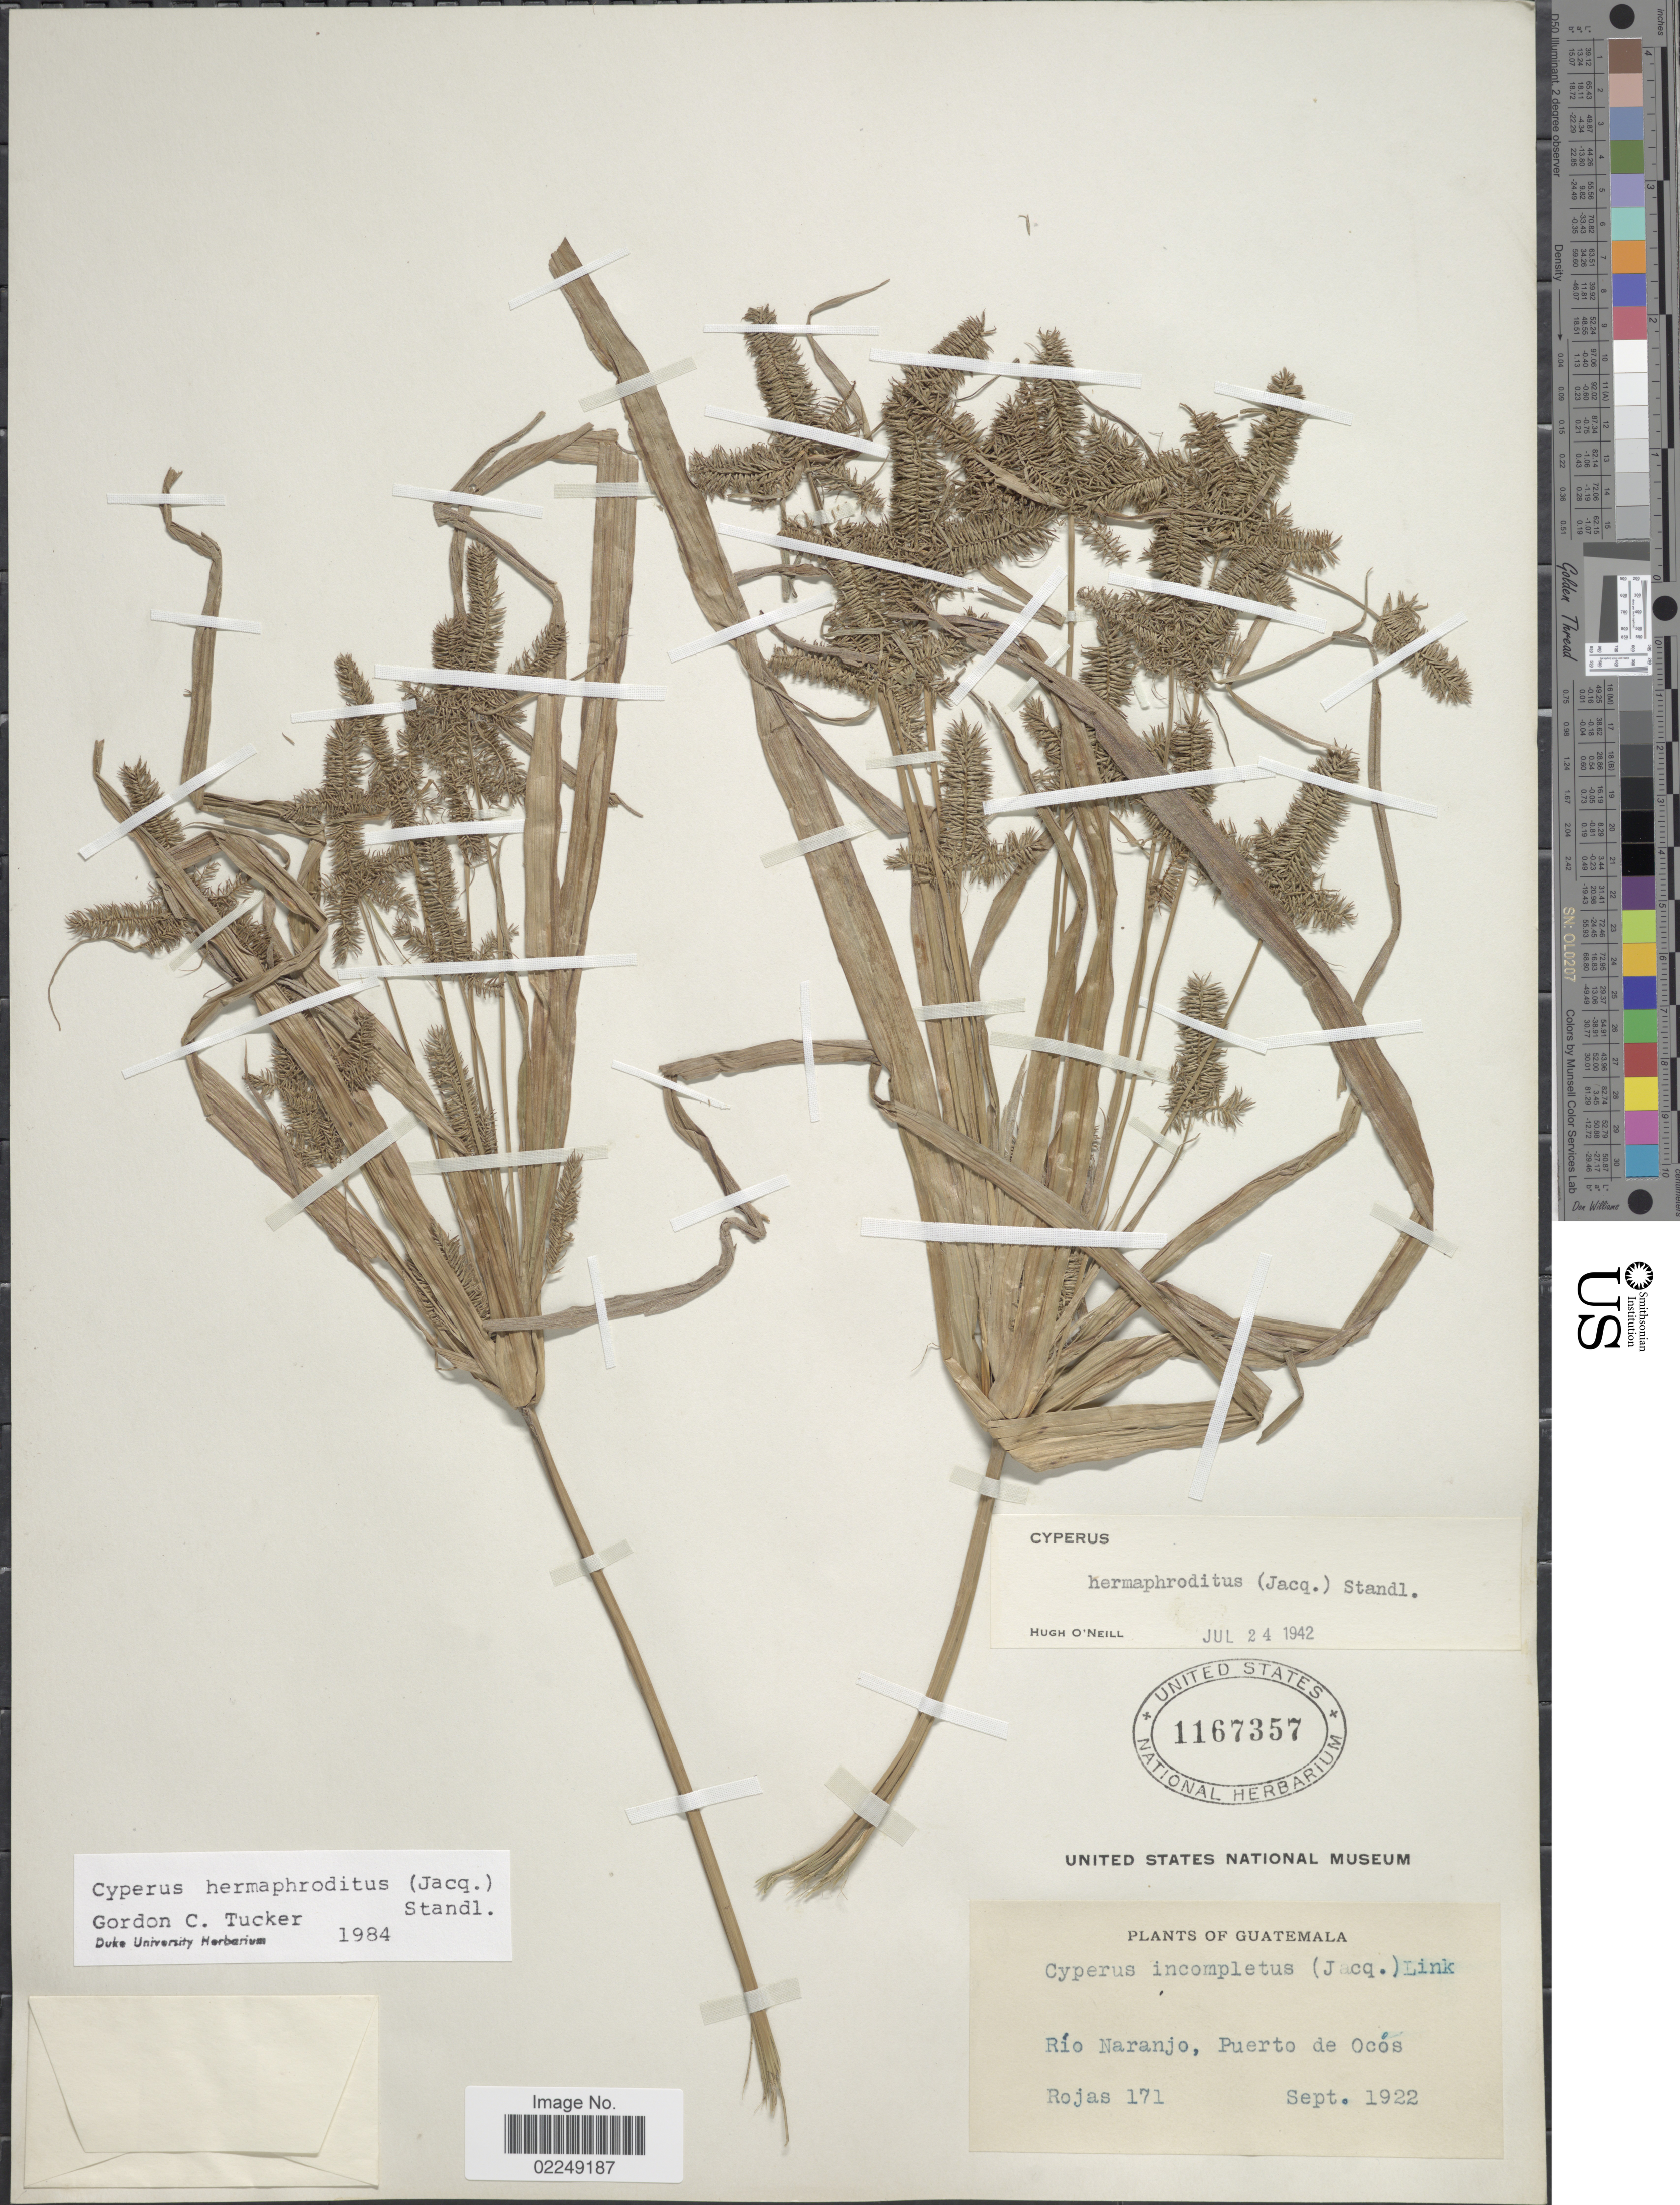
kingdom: Plantae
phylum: Tracheophyta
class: Liliopsida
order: Poales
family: Cyperaceae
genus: Cyperus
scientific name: Cyperus hermaphroditus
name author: (Jacq.) Standl.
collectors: Rojas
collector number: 171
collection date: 1922-09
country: Guatemala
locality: Rio Naranjo, Puerto de Ocos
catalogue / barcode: US 1167357